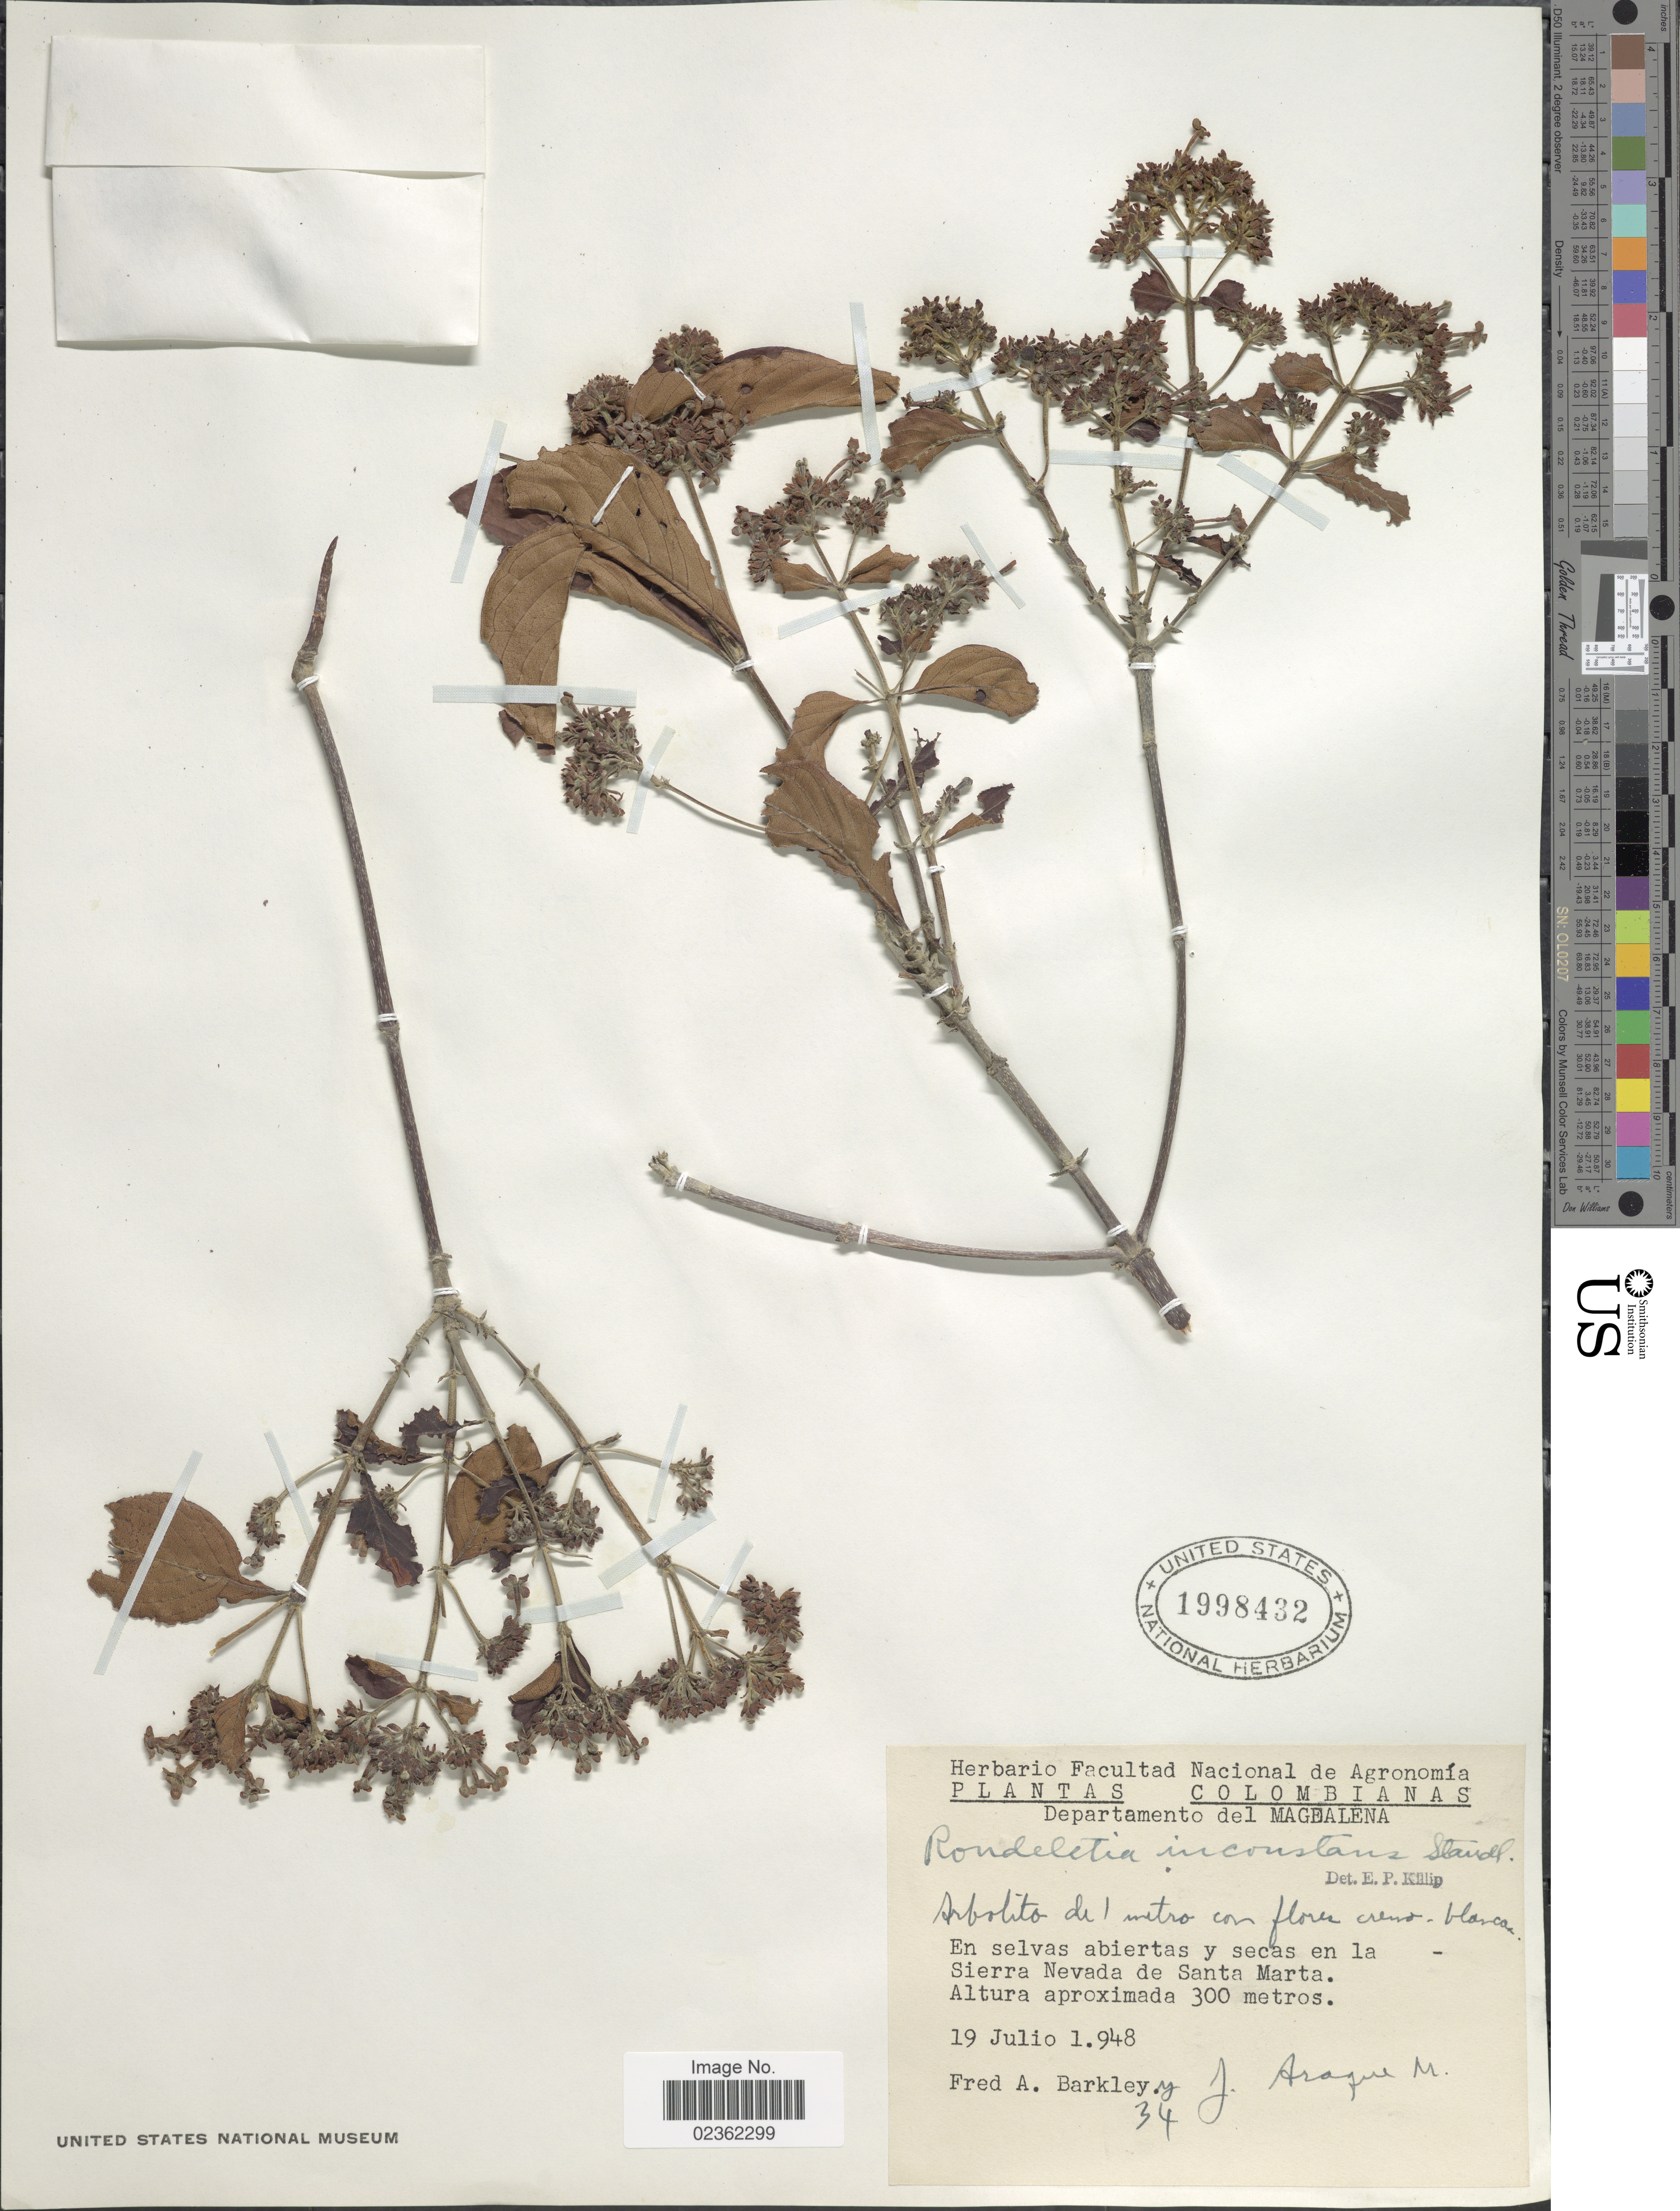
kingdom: Plantae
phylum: Tracheophyta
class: Magnoliopsida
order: Gentianales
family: Rubiaceae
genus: Rondeletia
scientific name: Rondeletia inconstans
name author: Standl.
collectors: F. A. Barkley & J. Araque Molina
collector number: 34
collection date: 1948-07-19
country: Colombia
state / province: Magdalena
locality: En selvas abiertas en la Sierra Nevada de Santa Marta.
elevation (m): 300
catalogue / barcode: US 1998432